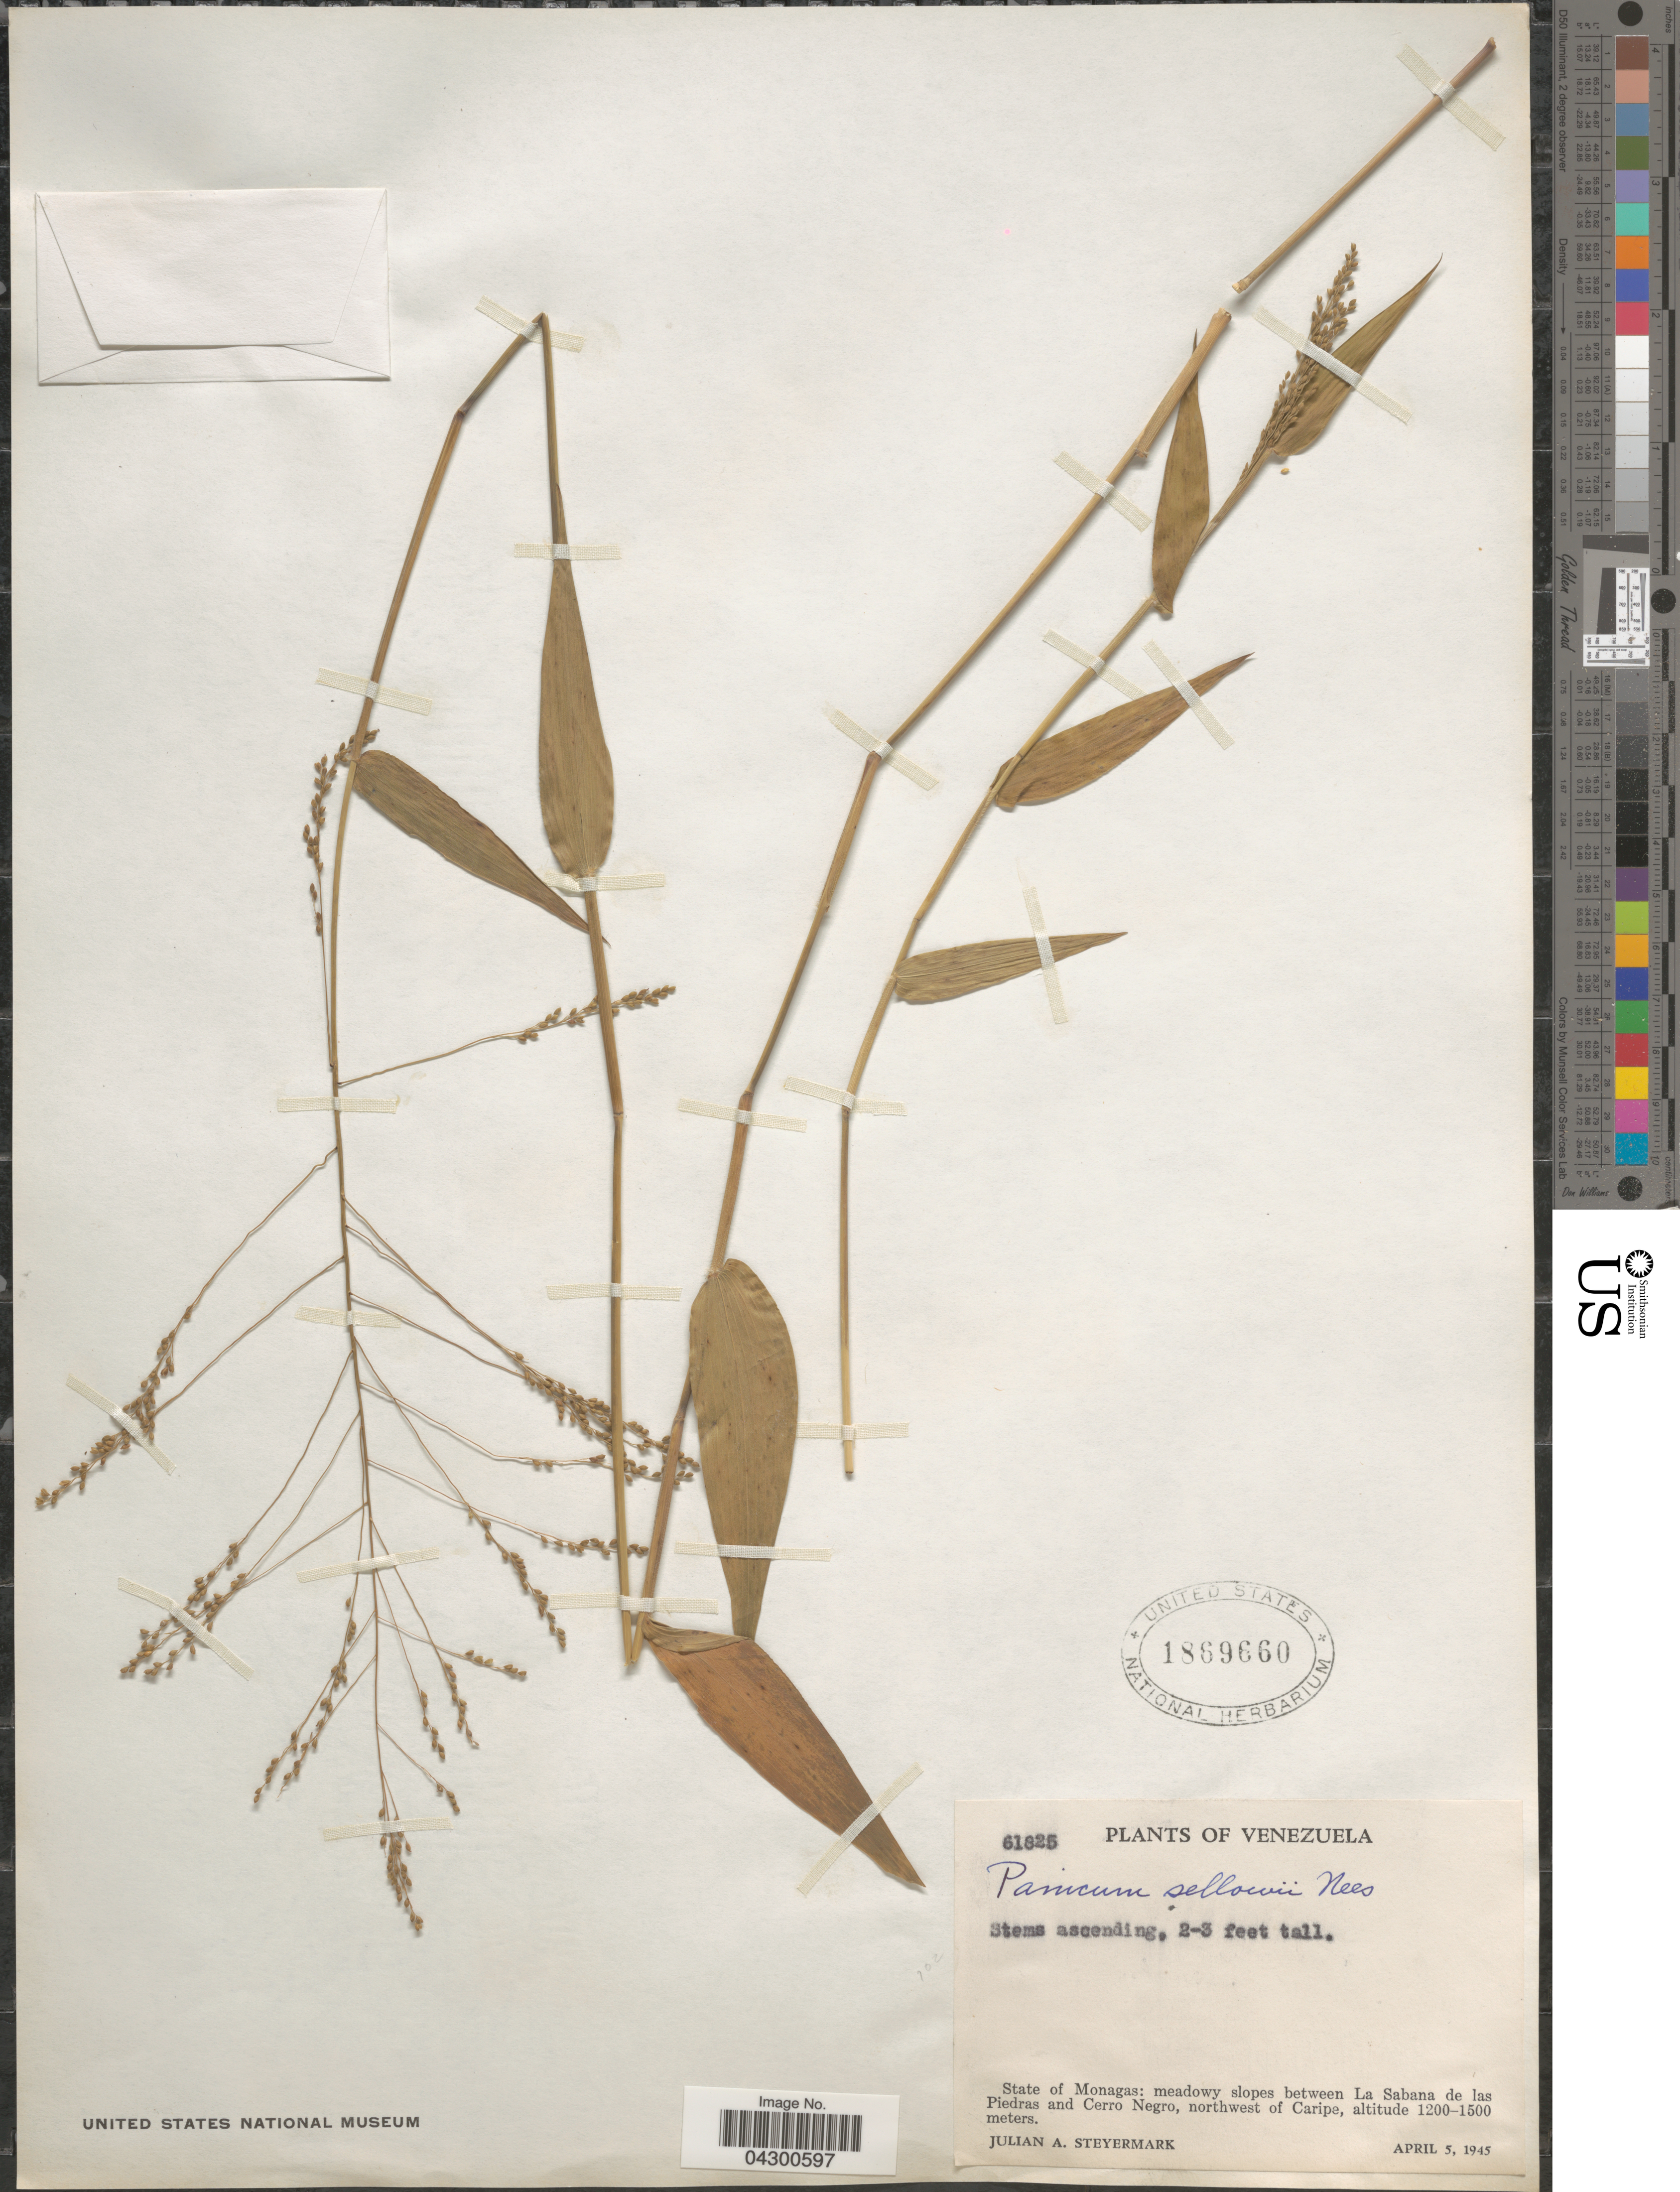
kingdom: Plantae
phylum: Tracheophyta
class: Liliopsida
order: Poales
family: Poaceae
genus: Panicum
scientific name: Panicum sellowii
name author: Nees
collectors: J. Steyermark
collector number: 61825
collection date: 1945-04-05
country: Venezuela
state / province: Monagas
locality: State of Monagas: meadowy slopes between La Sabana de Las Piedras and Cerro Negro, northwest of Caripe.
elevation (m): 1200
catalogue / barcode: US 1869660